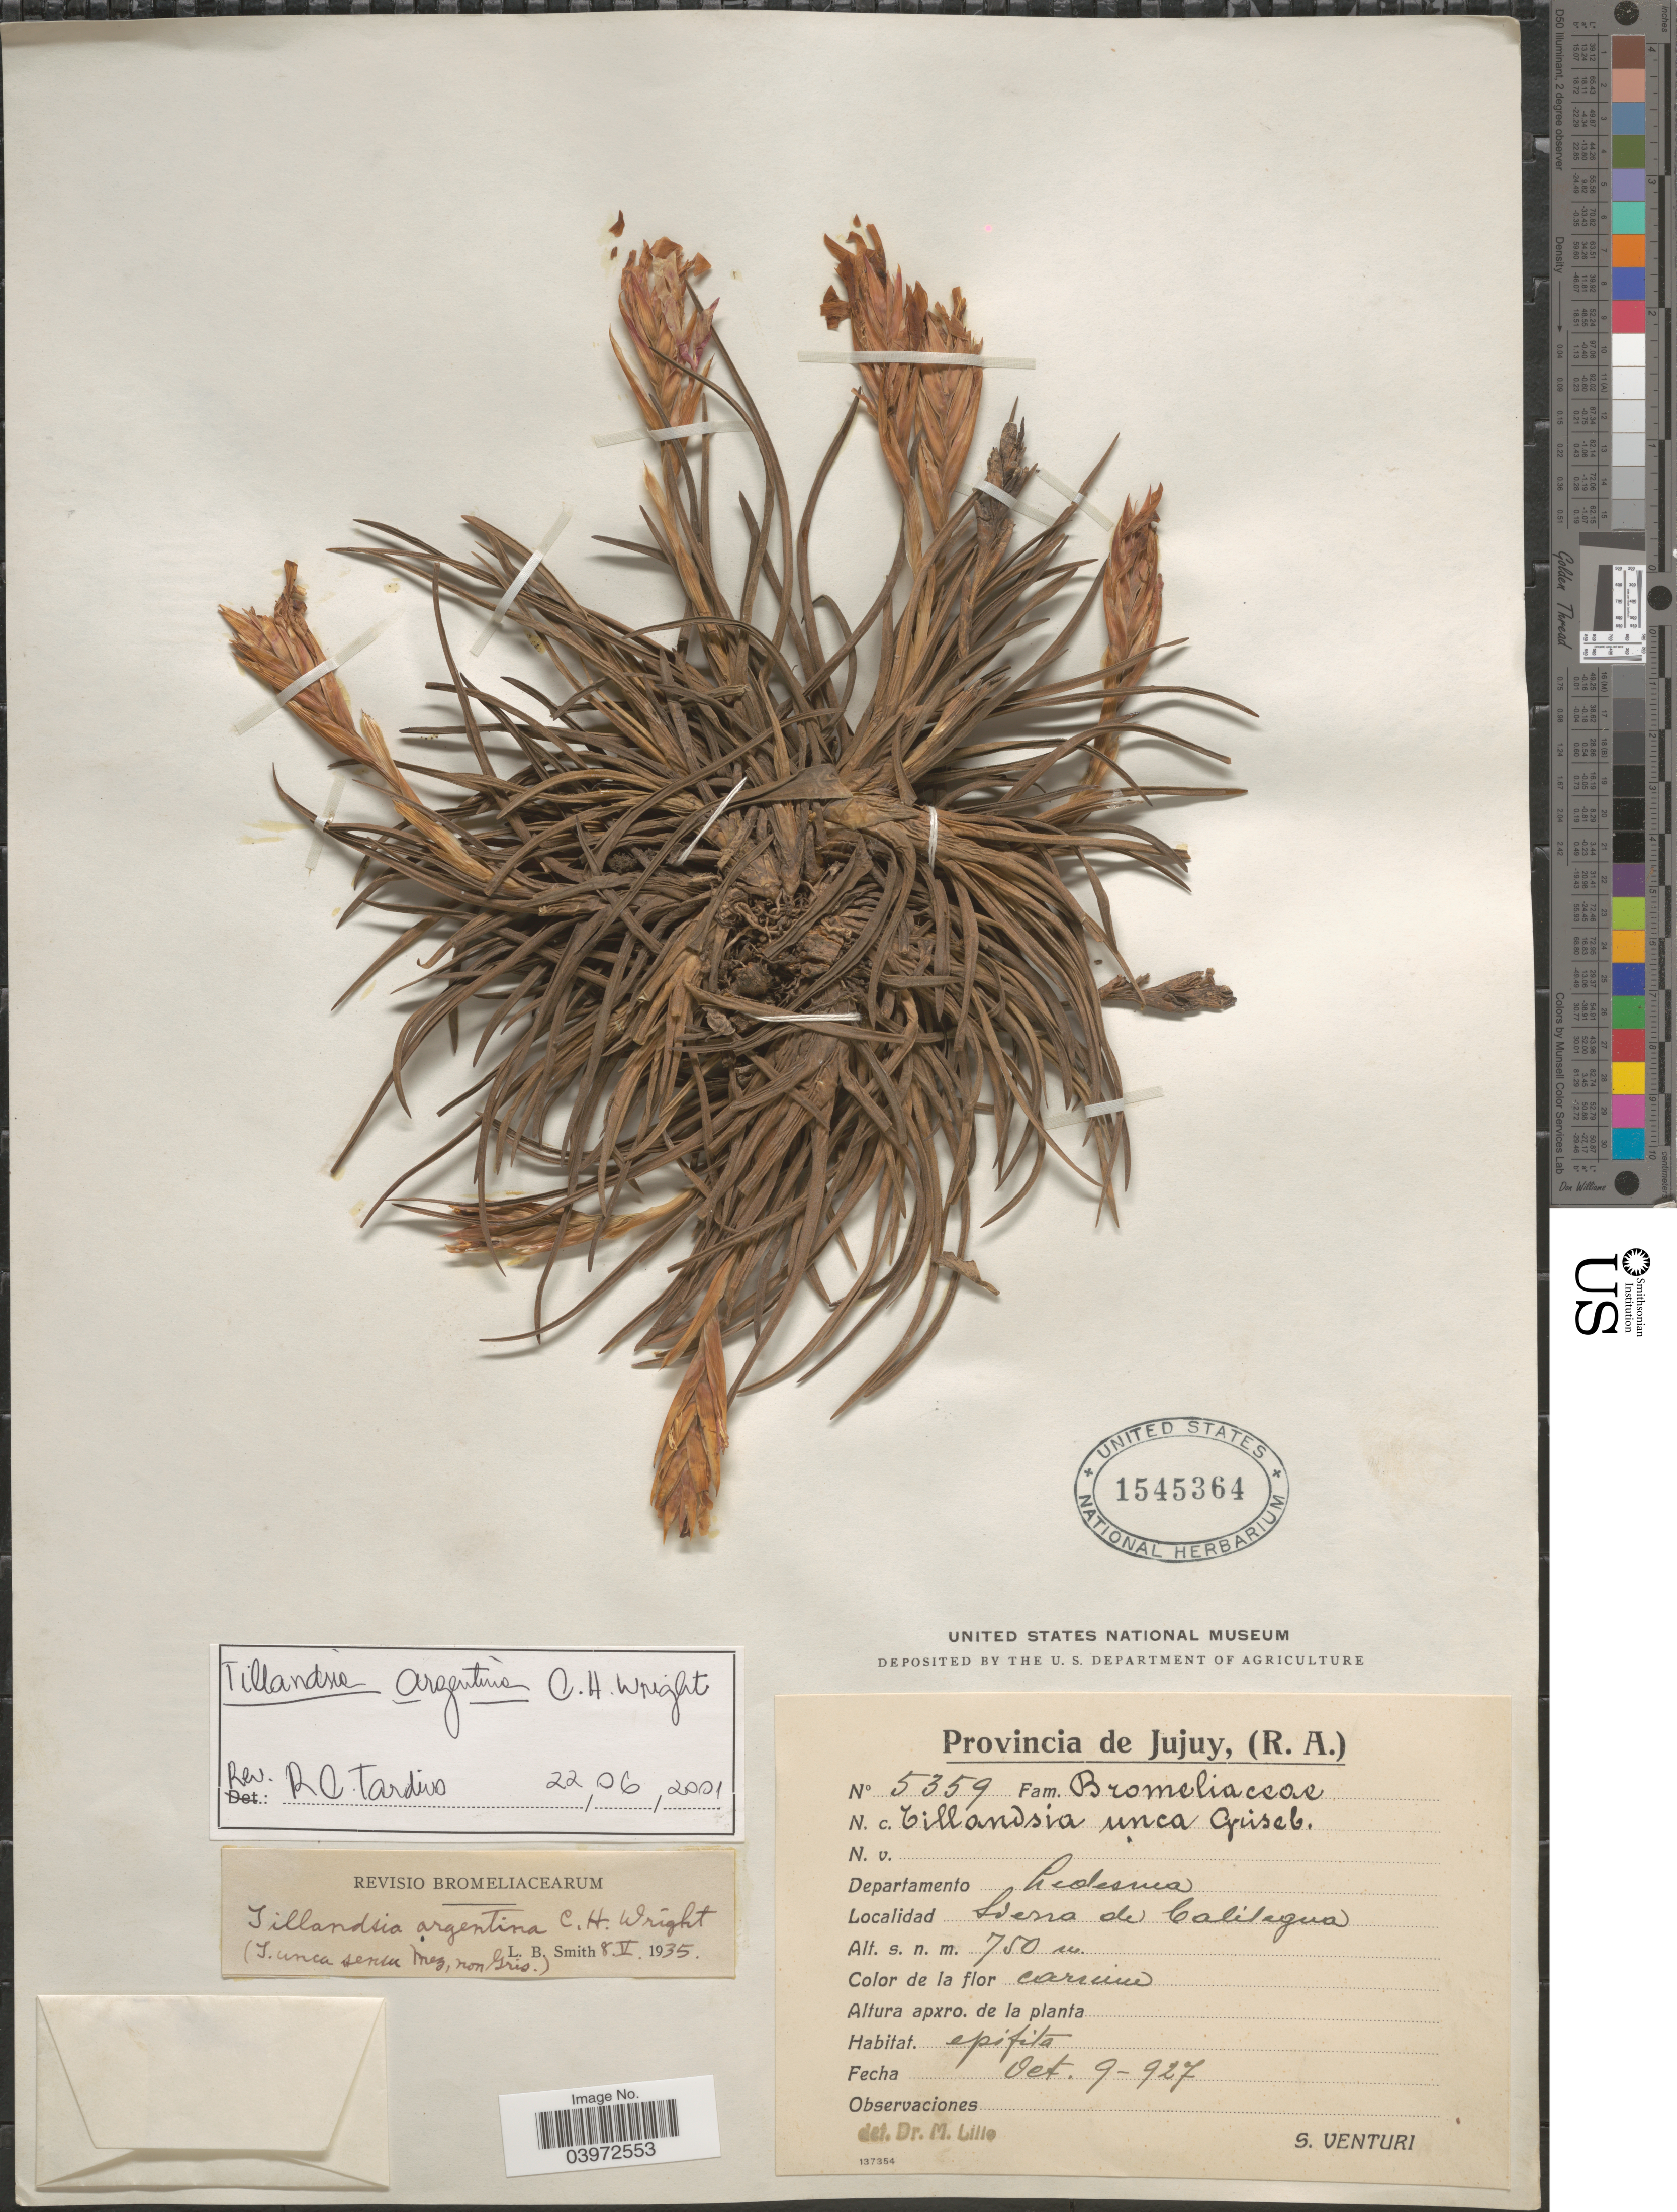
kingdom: Plantae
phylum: Tracheophyta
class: Liliopsida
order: Poales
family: Bromeliaceae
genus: Tillandsia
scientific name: Tillandsia argentina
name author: C.H. Wright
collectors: S. Venturi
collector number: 5359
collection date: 1927-10-09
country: Argentina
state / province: Jujuy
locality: Departamento Ledesma. Sierra de Calilegua.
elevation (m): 750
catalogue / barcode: US 1545364